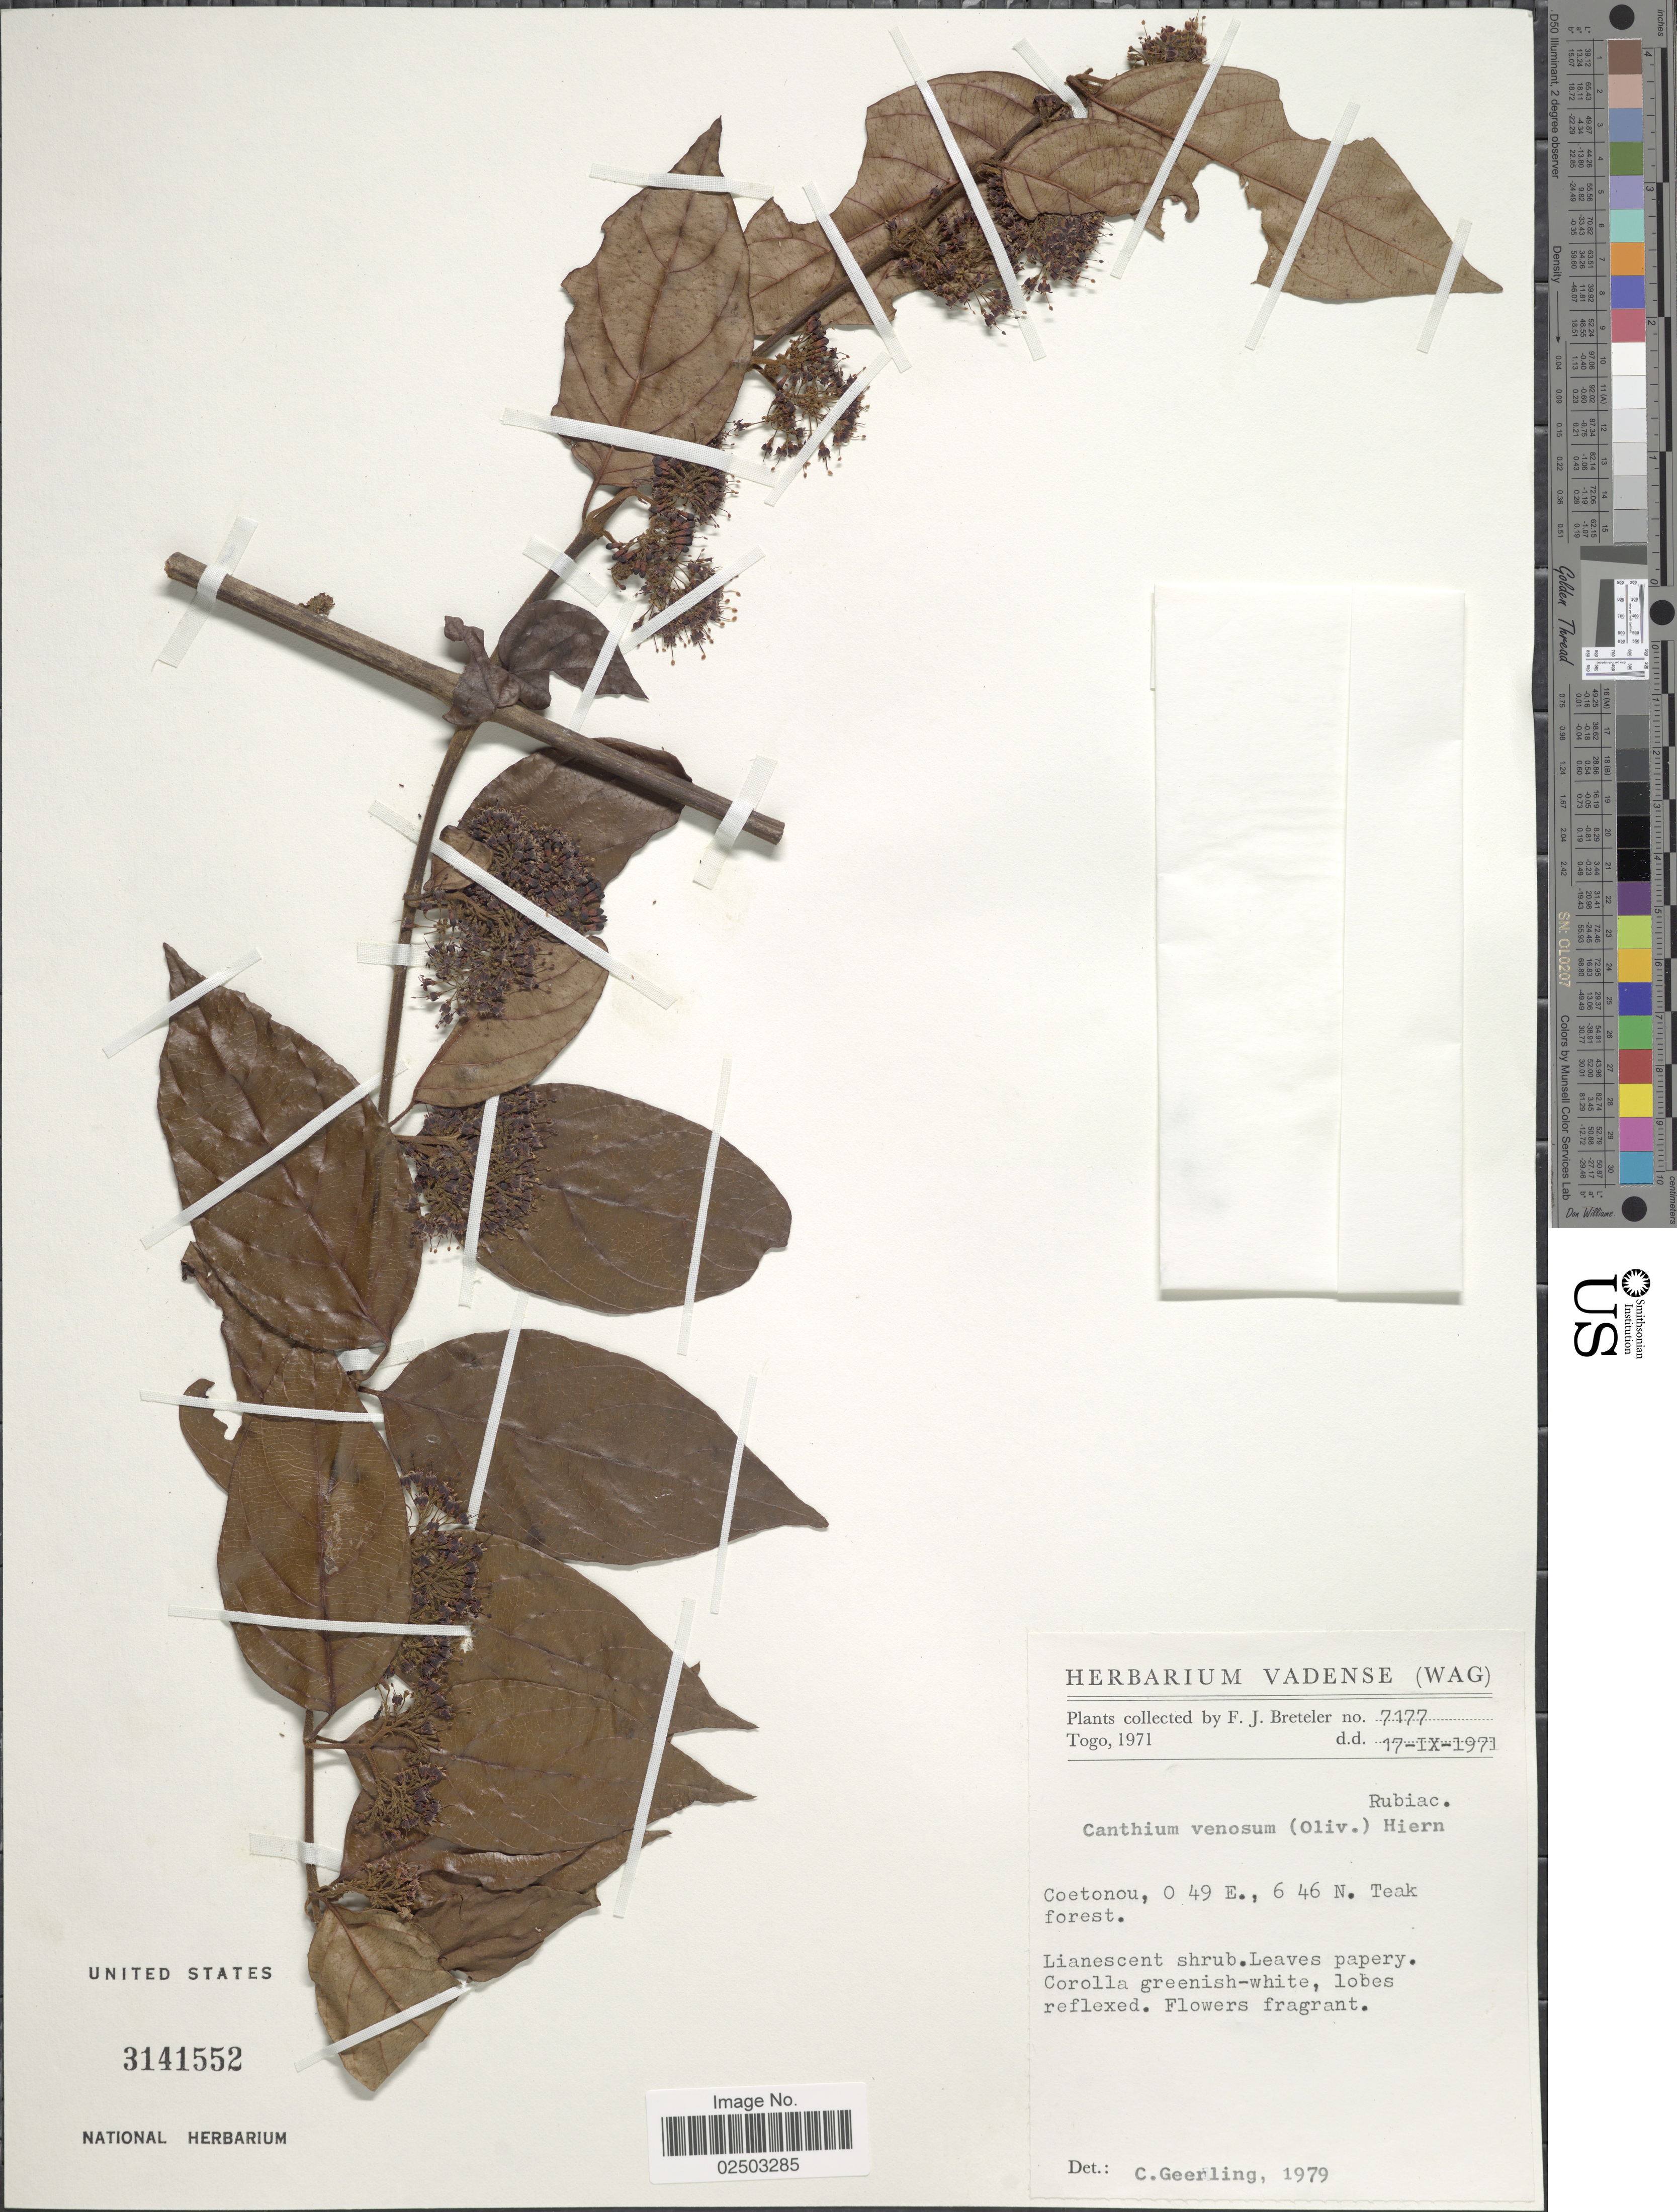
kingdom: Plantae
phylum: Tracheophyta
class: Magnoliopsida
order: Gentianales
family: Rubiaceae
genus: Canthium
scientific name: Canthium venosum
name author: (Oliv.) Hiern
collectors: F. J. Breteler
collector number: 7177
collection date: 1971-10-17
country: Togo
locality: Coetonou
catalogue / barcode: US 3141552